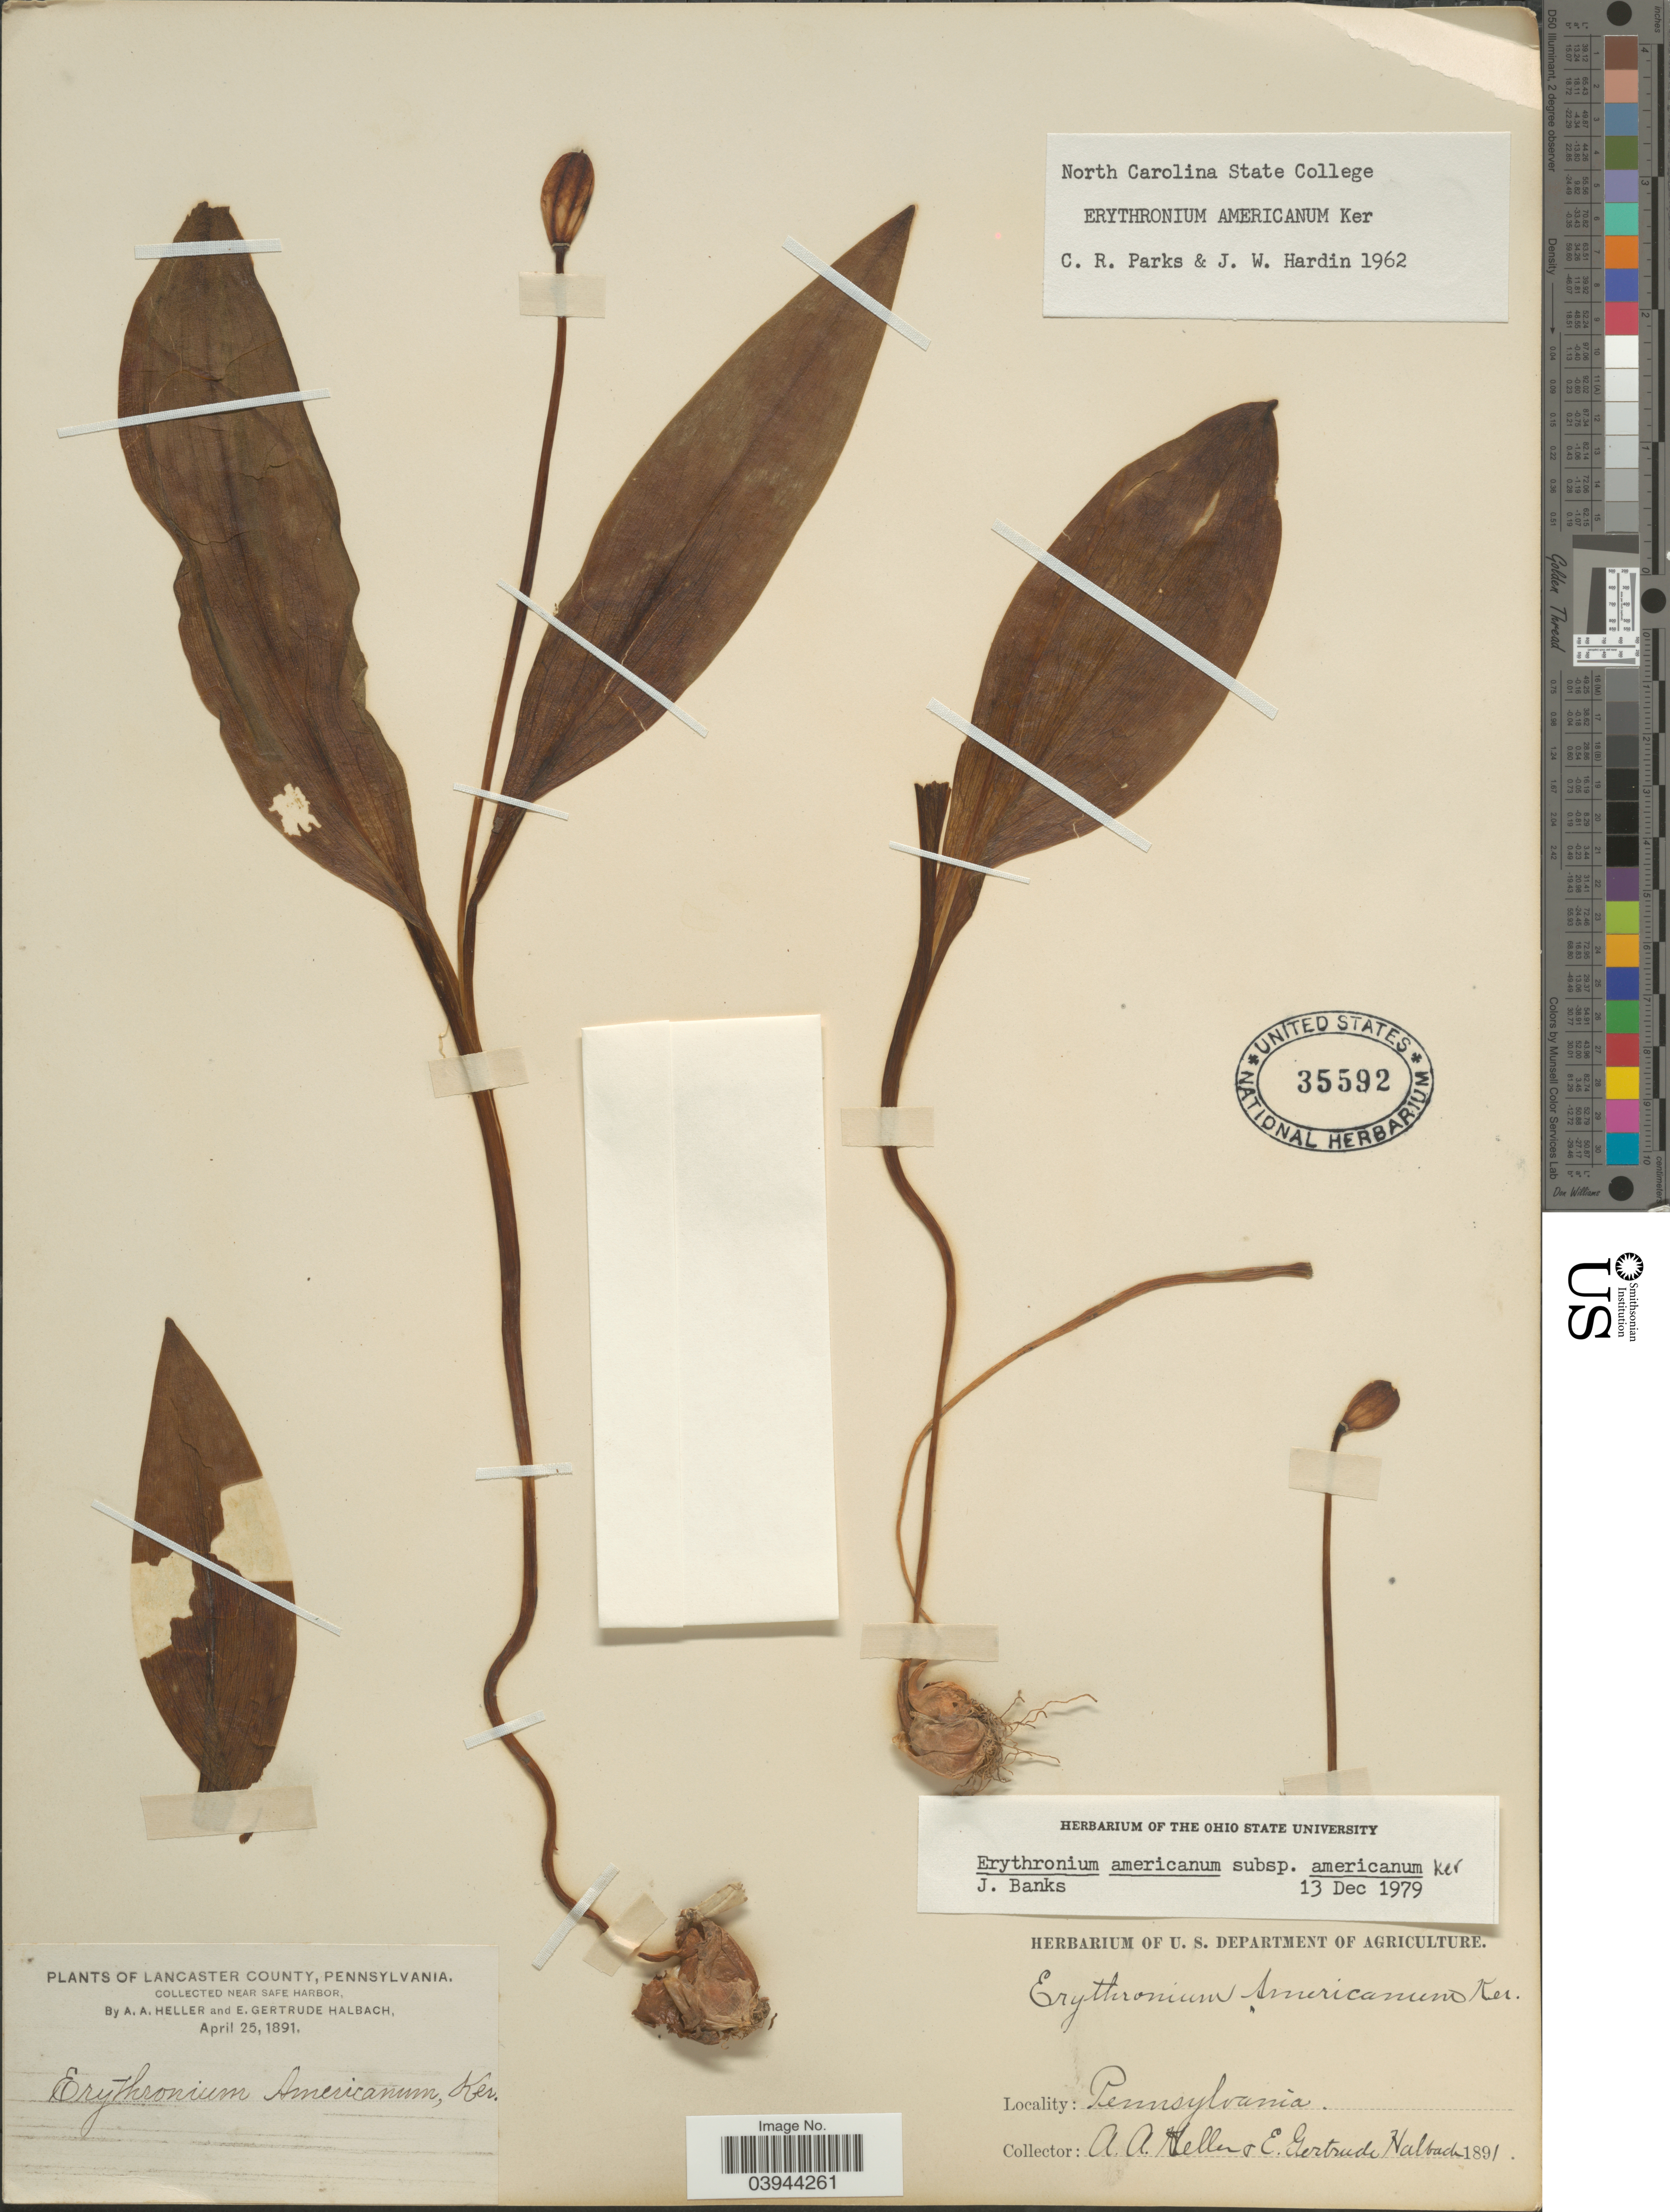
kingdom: Plantae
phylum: Tracheophyta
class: Liliopsida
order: Liliales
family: Liliaceae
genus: Erythronium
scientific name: Erythronium americanum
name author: Ker Gawl.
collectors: A. A. Heller & E. G. Heller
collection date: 1891-04-25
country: United States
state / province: Pennsylvania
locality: Lancaster County. Near Safe Harbor.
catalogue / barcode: US 35592